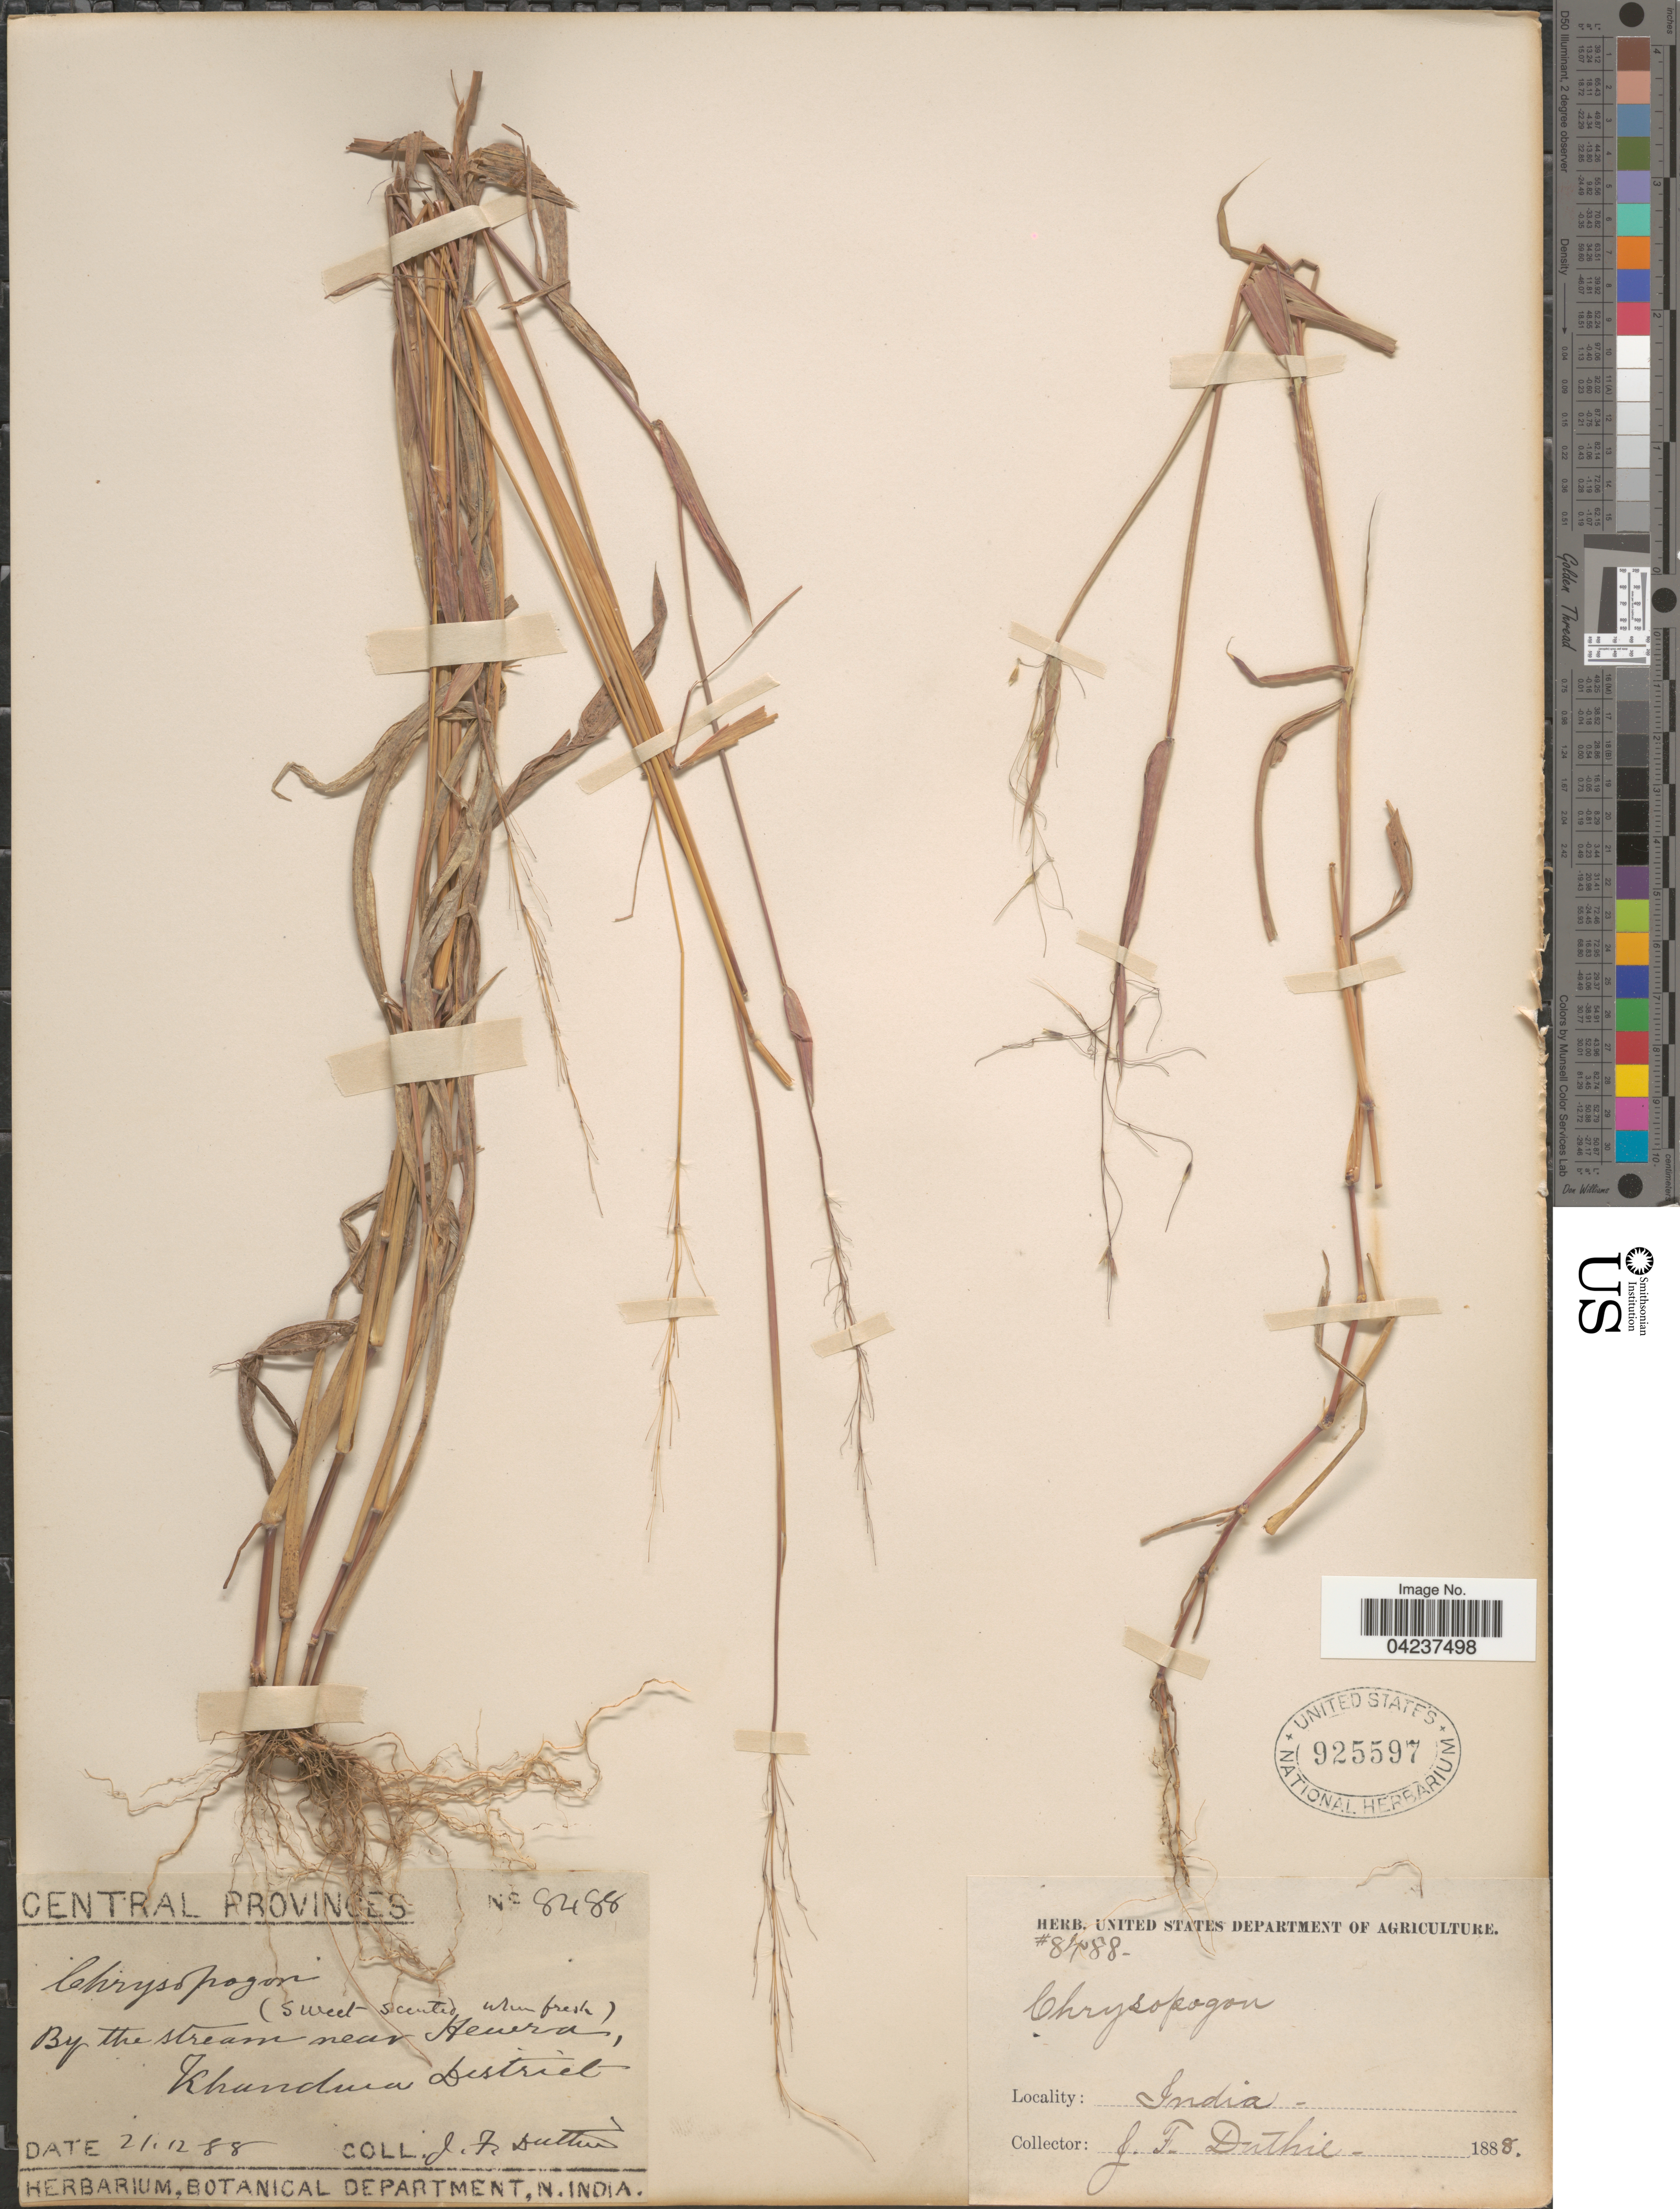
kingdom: Plantae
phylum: Tracheophyta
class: Liliopsida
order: Poales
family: Poaceae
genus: Chrysopogon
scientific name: Chrysopogon sp.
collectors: J. F. Duthie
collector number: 8488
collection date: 1888-12-21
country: India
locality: Central Provinces. By the stream near Hewra, Khandwa District.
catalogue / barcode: US 925597